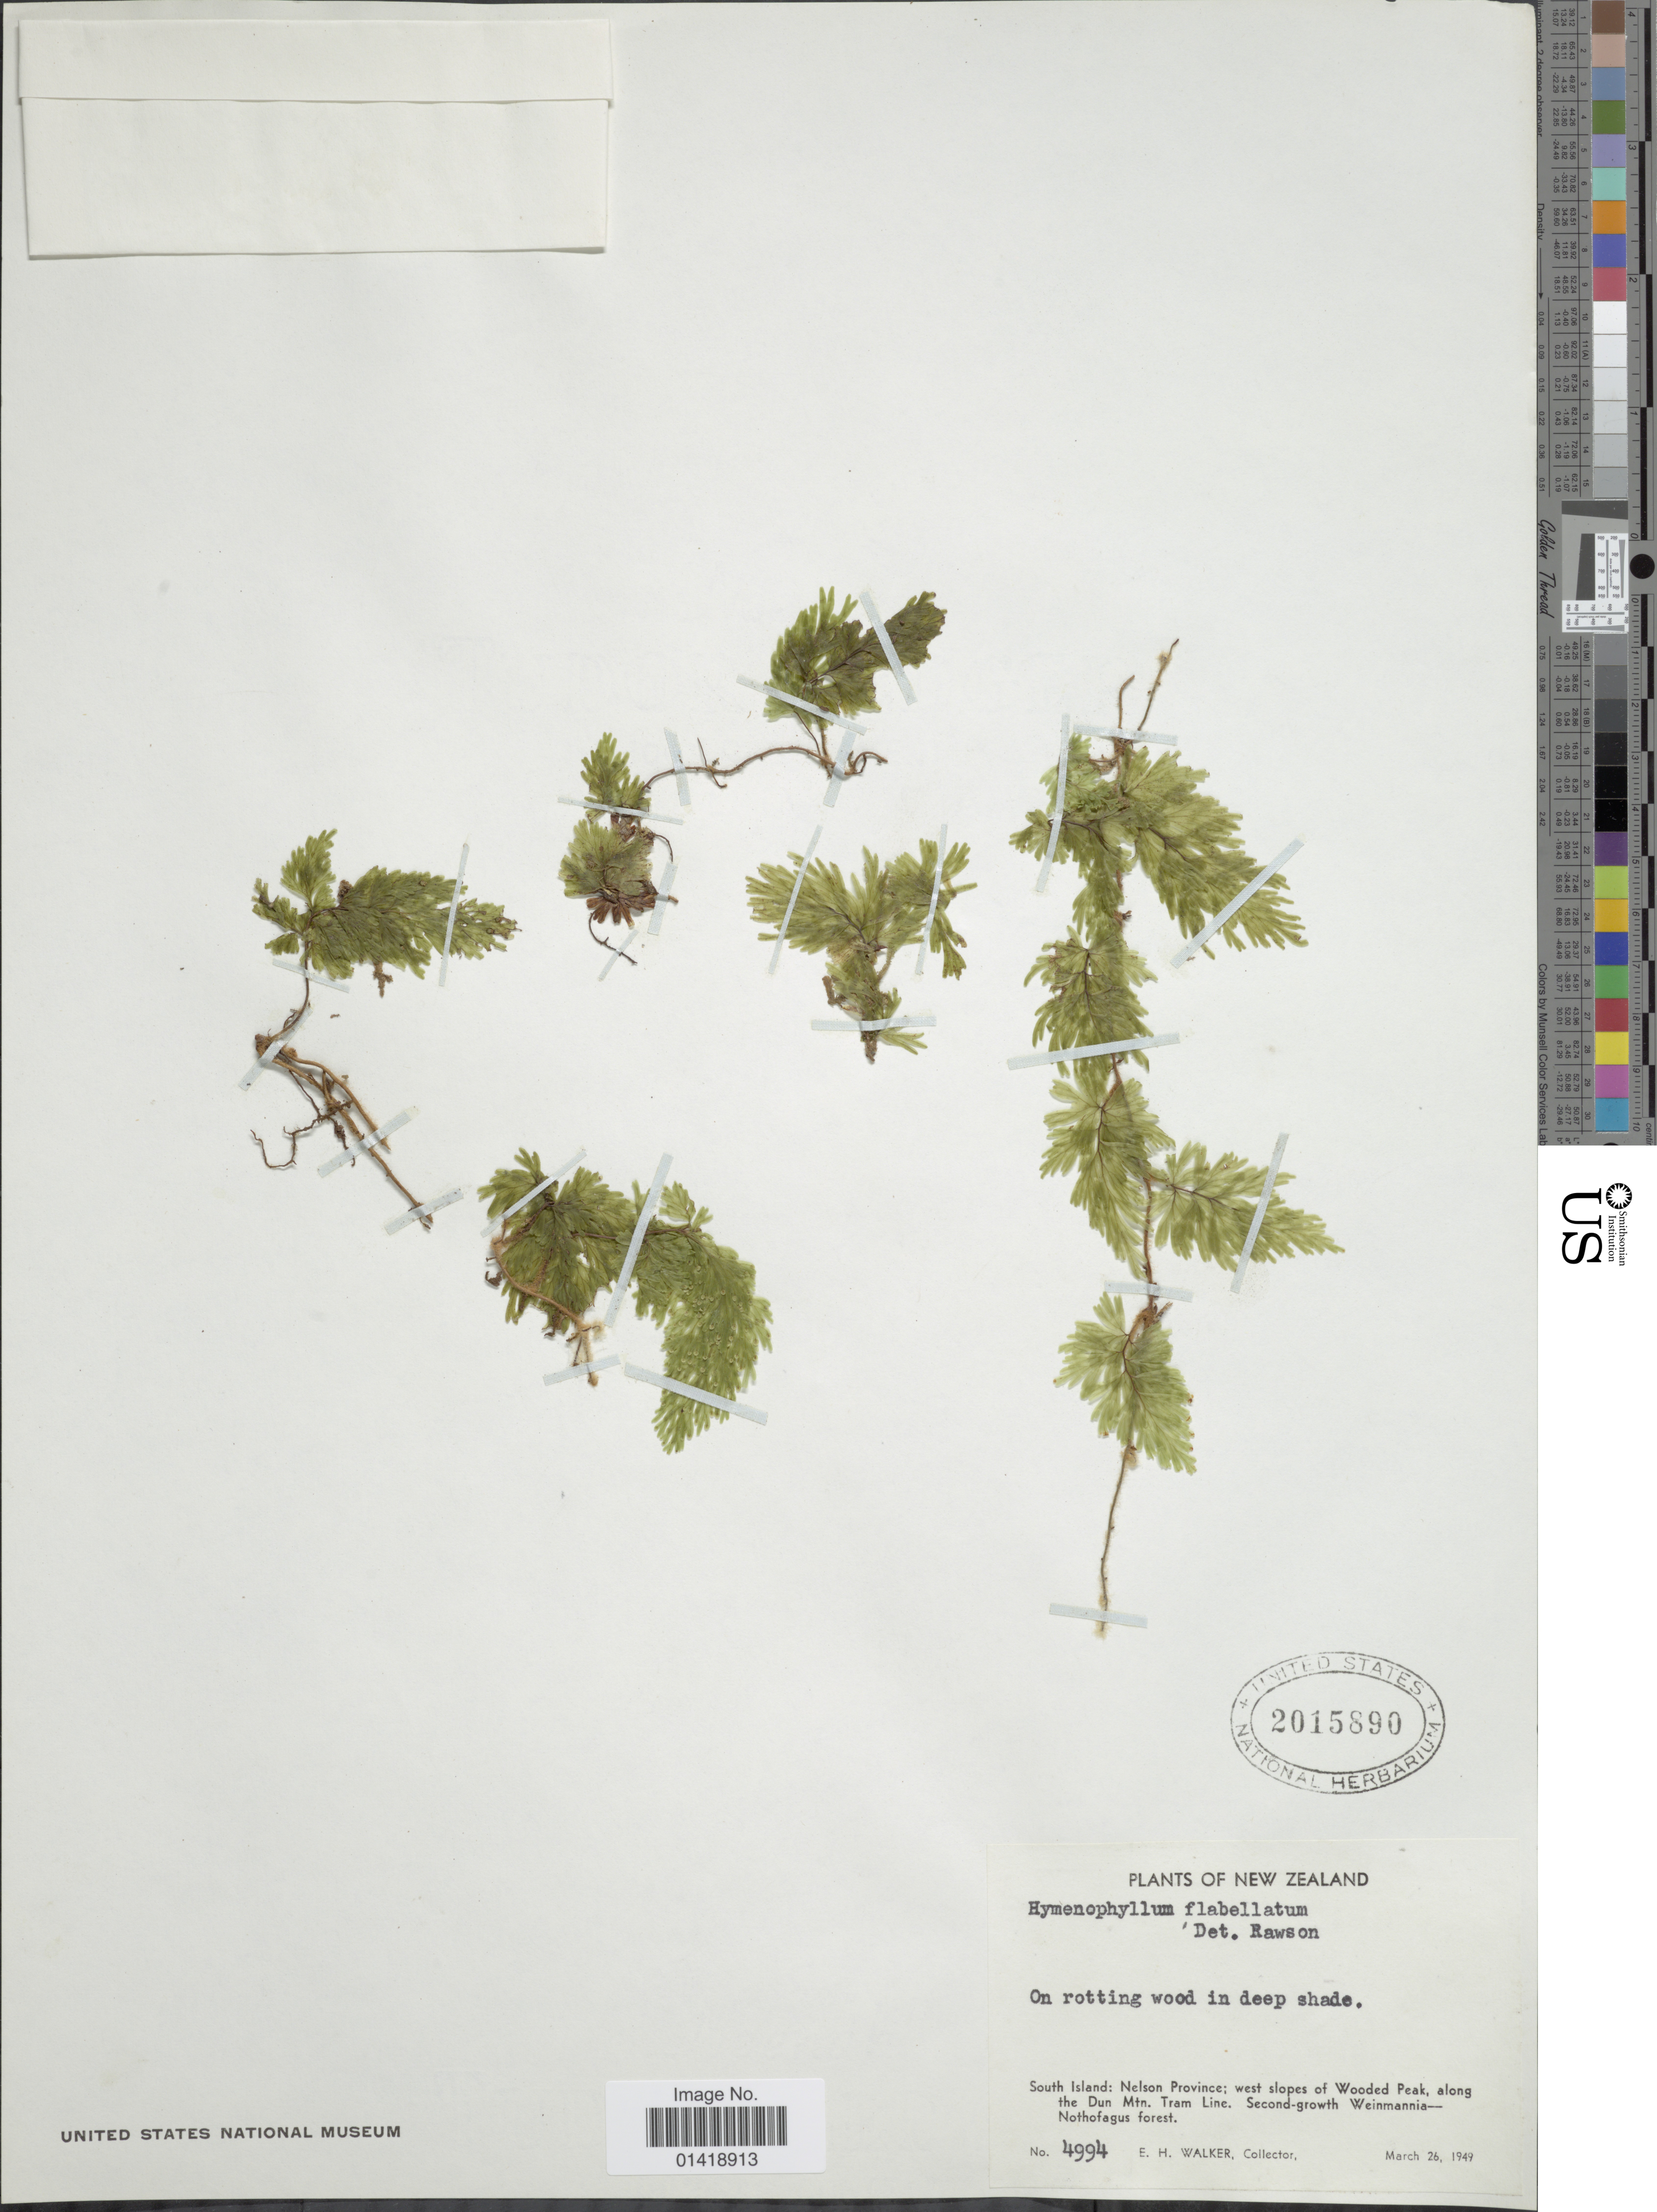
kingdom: Plantae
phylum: Tracheophyta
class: Polypodiopsida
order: Hymenophyllales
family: Hymenophyllaceae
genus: Hymenophyllum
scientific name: Hymenophyllum flabellatum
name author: Labill.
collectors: E. H. Walker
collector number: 4994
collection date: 1949-03-26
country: New Zealand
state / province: Nelson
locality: South Island: Nelson Province: west slopes of Wooded Peak, along the Dun Mtn. Tram Line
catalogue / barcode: US 2015890